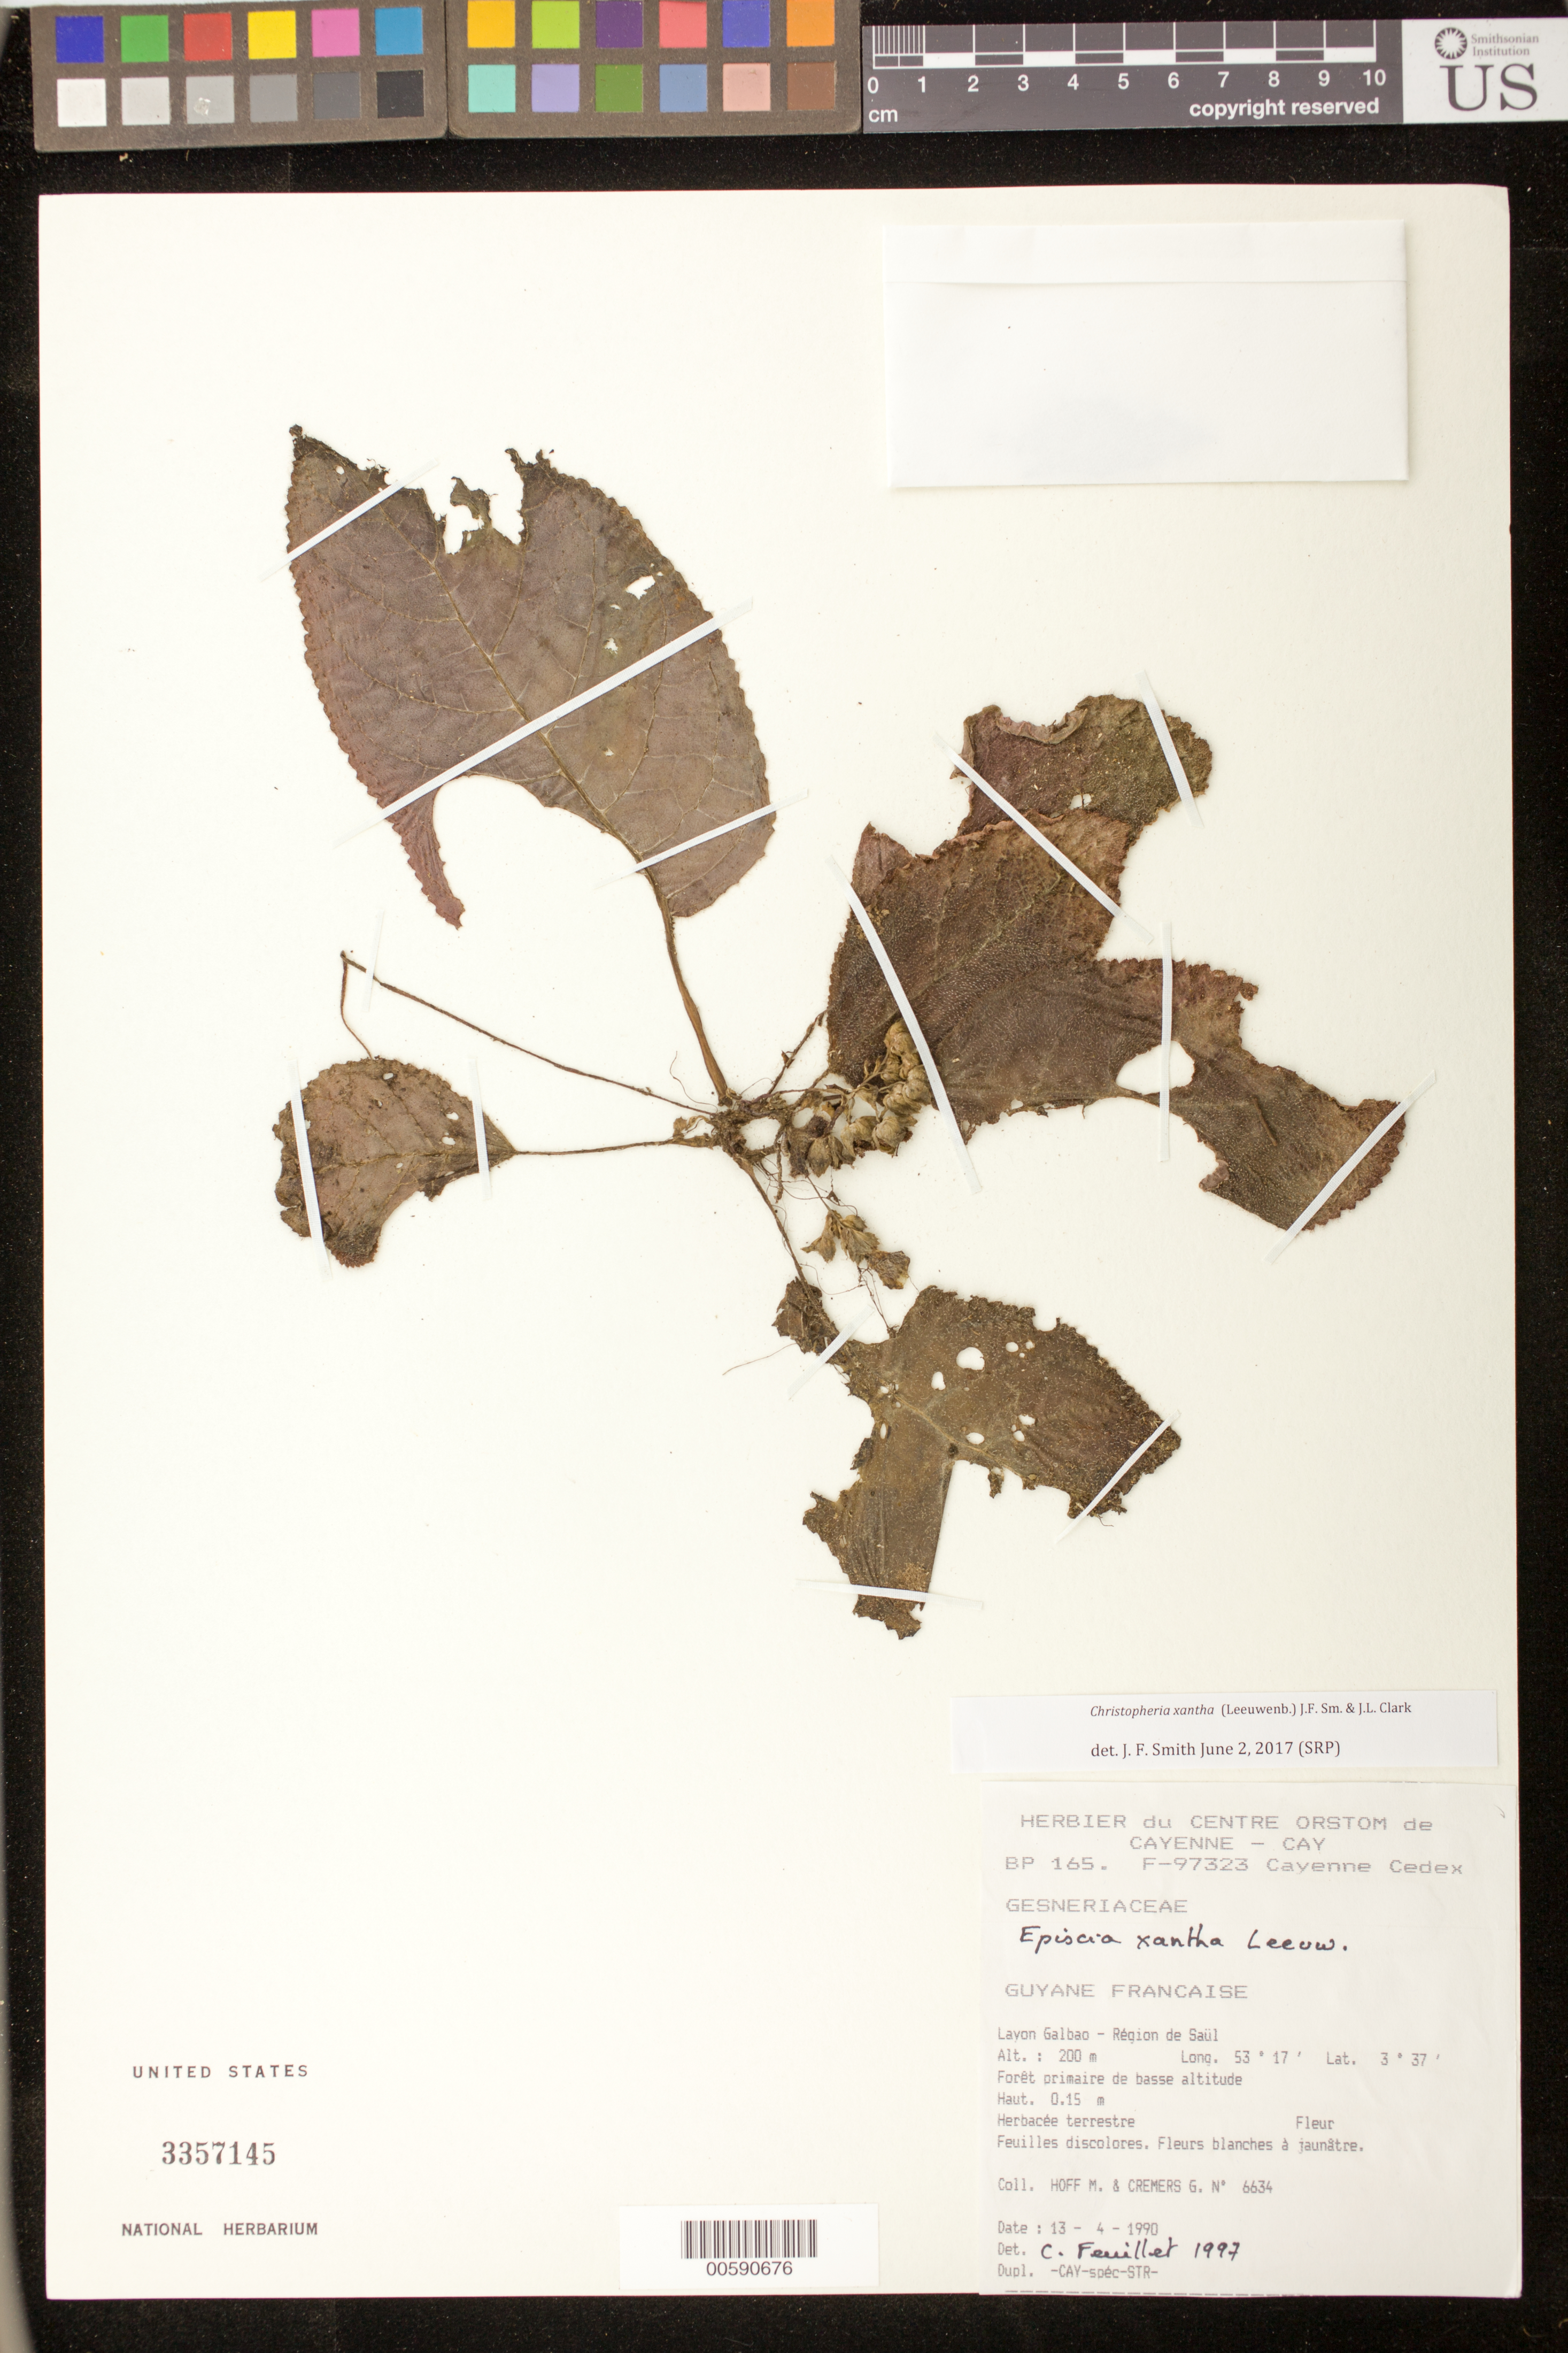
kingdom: Plantae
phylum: Tracheophyta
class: Magnoliopsida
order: Lamiales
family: Gesneriaceae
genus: Christopheria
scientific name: Christopheria xantha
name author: (Leeuwenb.) J.F. Sm. & J.L. Clark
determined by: Smith, J. F.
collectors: M. Hoff & G. Cremers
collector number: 6634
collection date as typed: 13 Apr 1990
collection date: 1990-04-13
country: French Guiana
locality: Layon Galbao, région de Saül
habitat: Forêt primaire de basse altitude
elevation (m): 200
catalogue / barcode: US 3357145